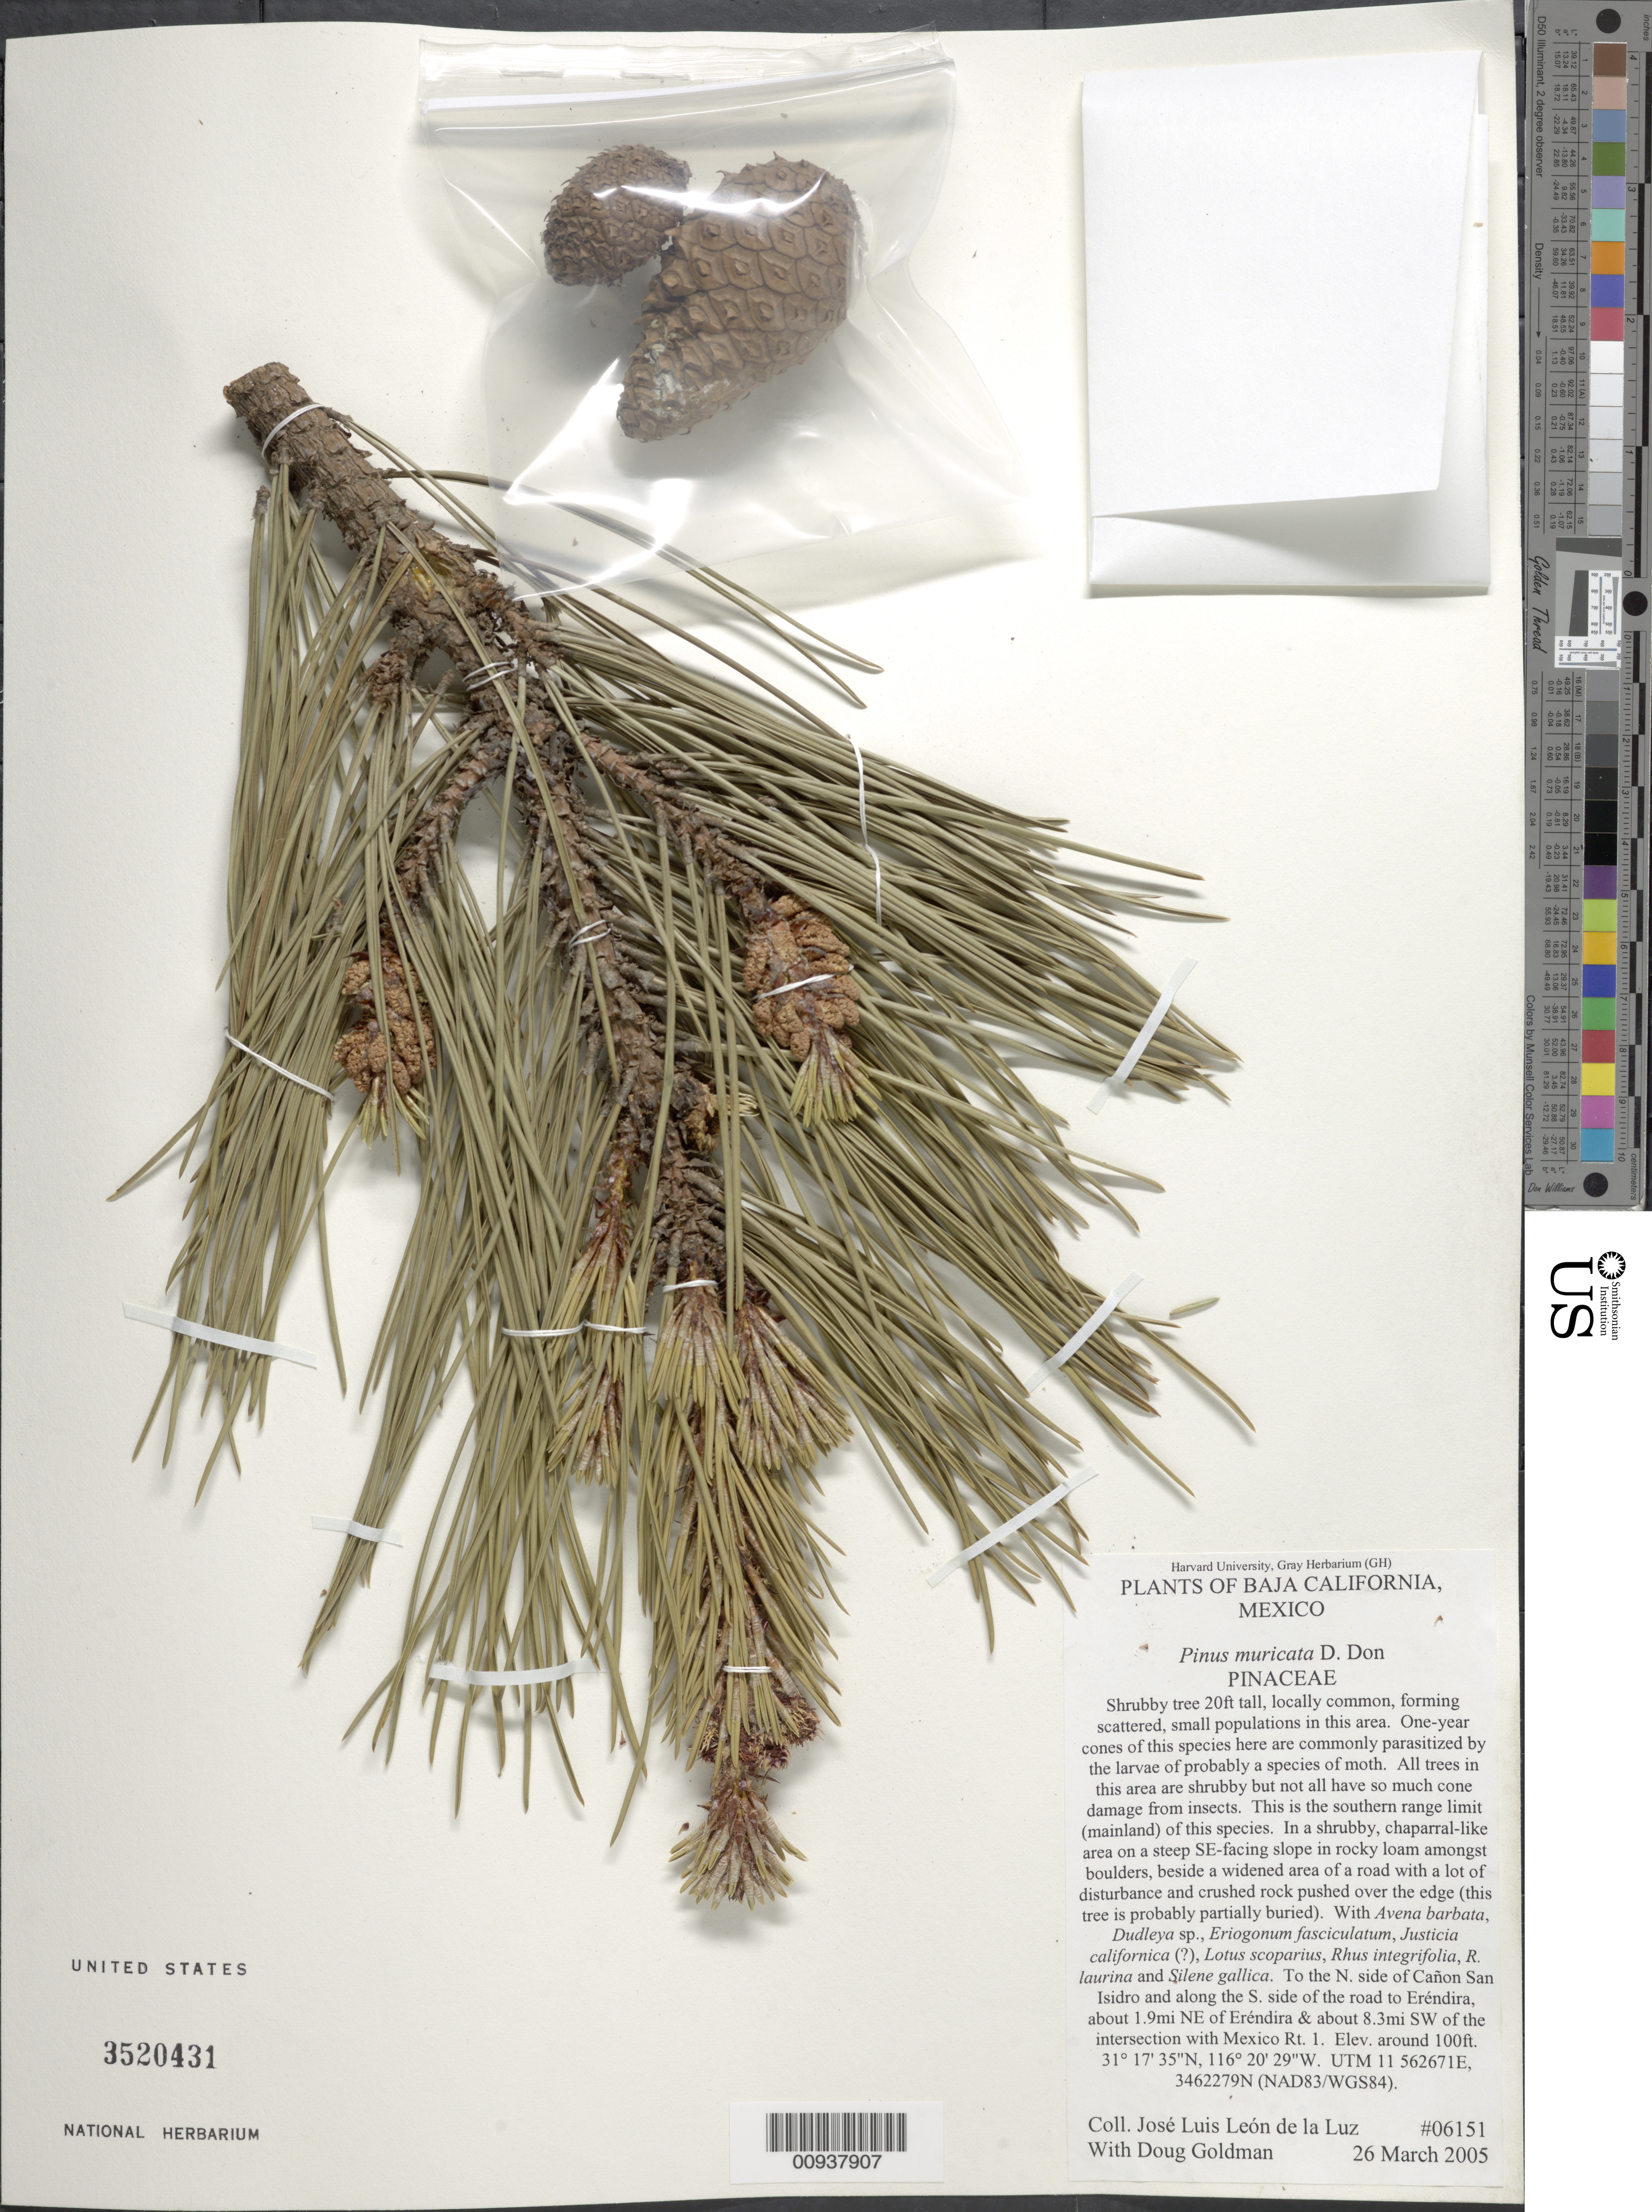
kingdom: Plantae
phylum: Tracheophyta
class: Pinopsida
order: Pinales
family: Pinaceae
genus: Pinus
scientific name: Pinus muricata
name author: D. Don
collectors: J. L. León de la Luz & D. H. Goldman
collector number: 06151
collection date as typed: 26 Mar 2005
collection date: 2005-03-26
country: Mexico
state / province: Baja California Norte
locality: To the N. side of Cañon San Isidro and along the S side of the road to Eréndira, about 1.9 mi. NE of Eréndira & about 8.3 mi. SW of the intersection with México Rt. 1.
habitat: In a shrubby, chaparral-like area on a steep SE-facing slope in rocky loam amongst boulders, beside a wided area of a road with a lot of disturbance and crushed rock pushed over the edge. With Avena barbata, Dudleyi sp., Eriogonum fasciculatum &c.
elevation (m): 30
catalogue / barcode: US 3520431